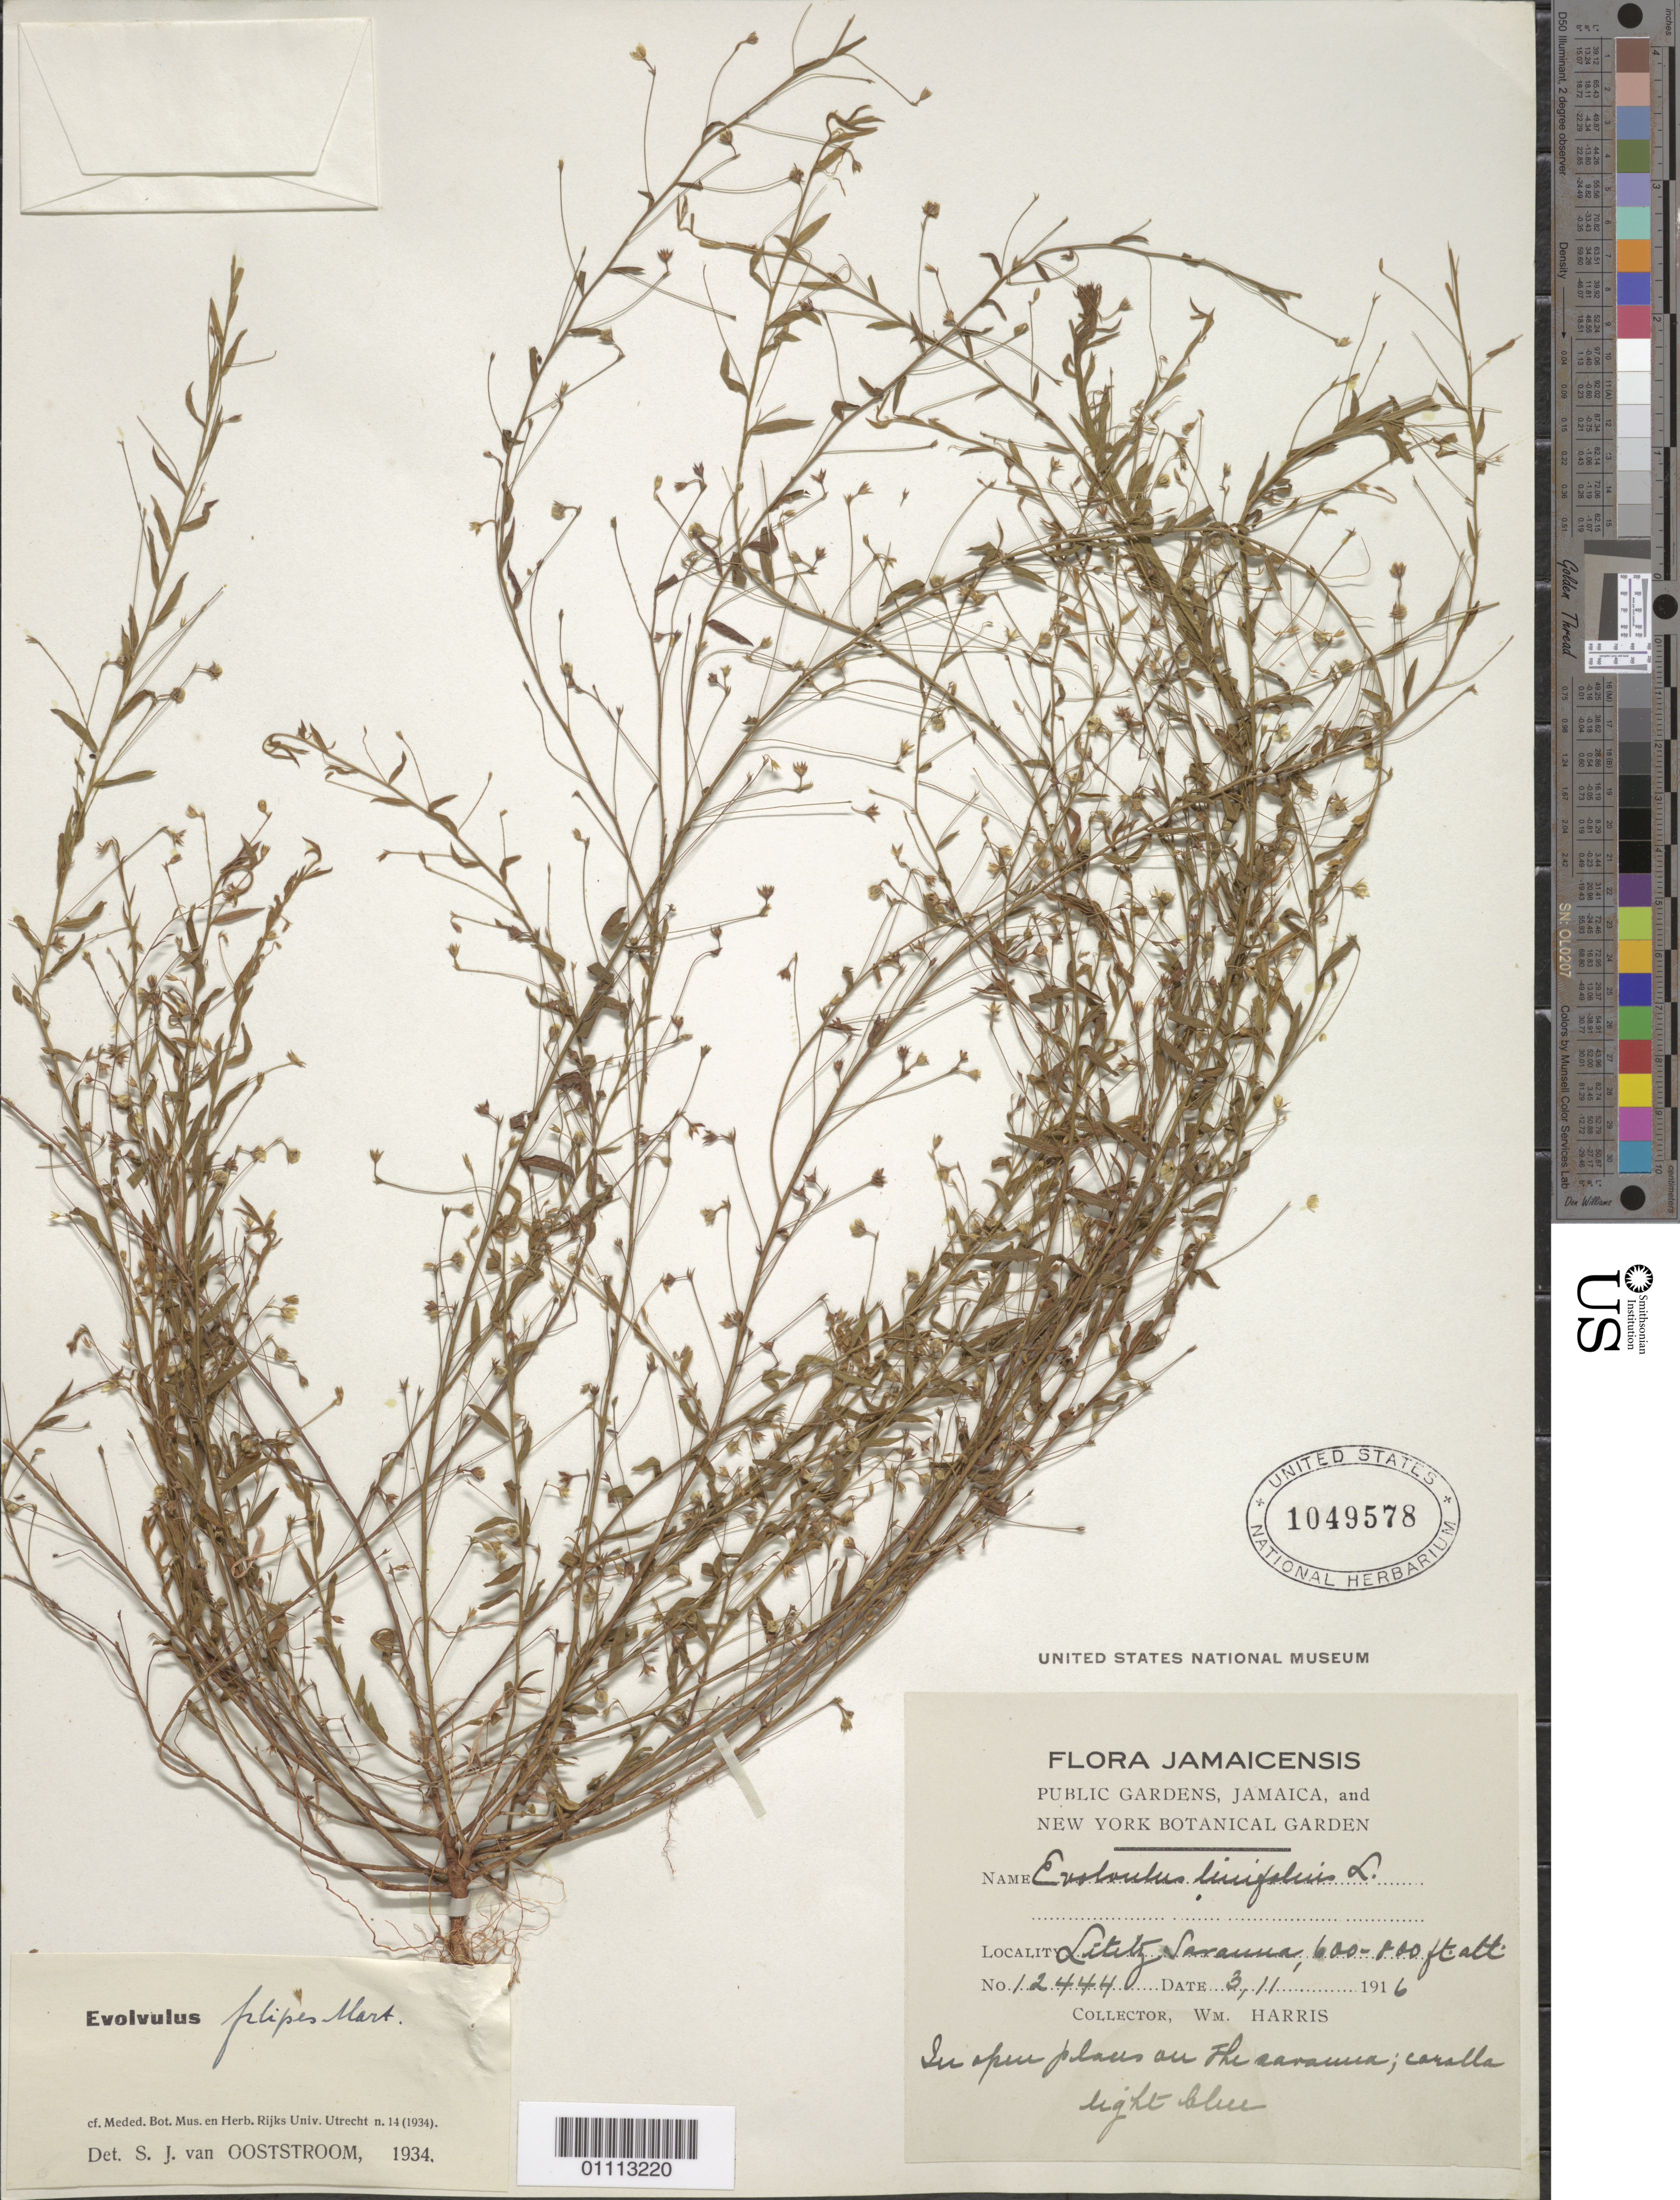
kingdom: Plantae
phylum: Tracheophyta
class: Magnoliopsida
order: Solanales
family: Convolvulaceae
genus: Evolvulus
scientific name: Evolvulus filipes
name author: Mart.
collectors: W. Harris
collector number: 12444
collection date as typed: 03 Nov 1916 or 11 Mar 1916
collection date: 1916-03-11 or 1916-11-03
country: Jamaica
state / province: Saint Elizabeth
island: Jamaica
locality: Lititz Savanna. In open places on the savanna.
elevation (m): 183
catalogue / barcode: US 1049578